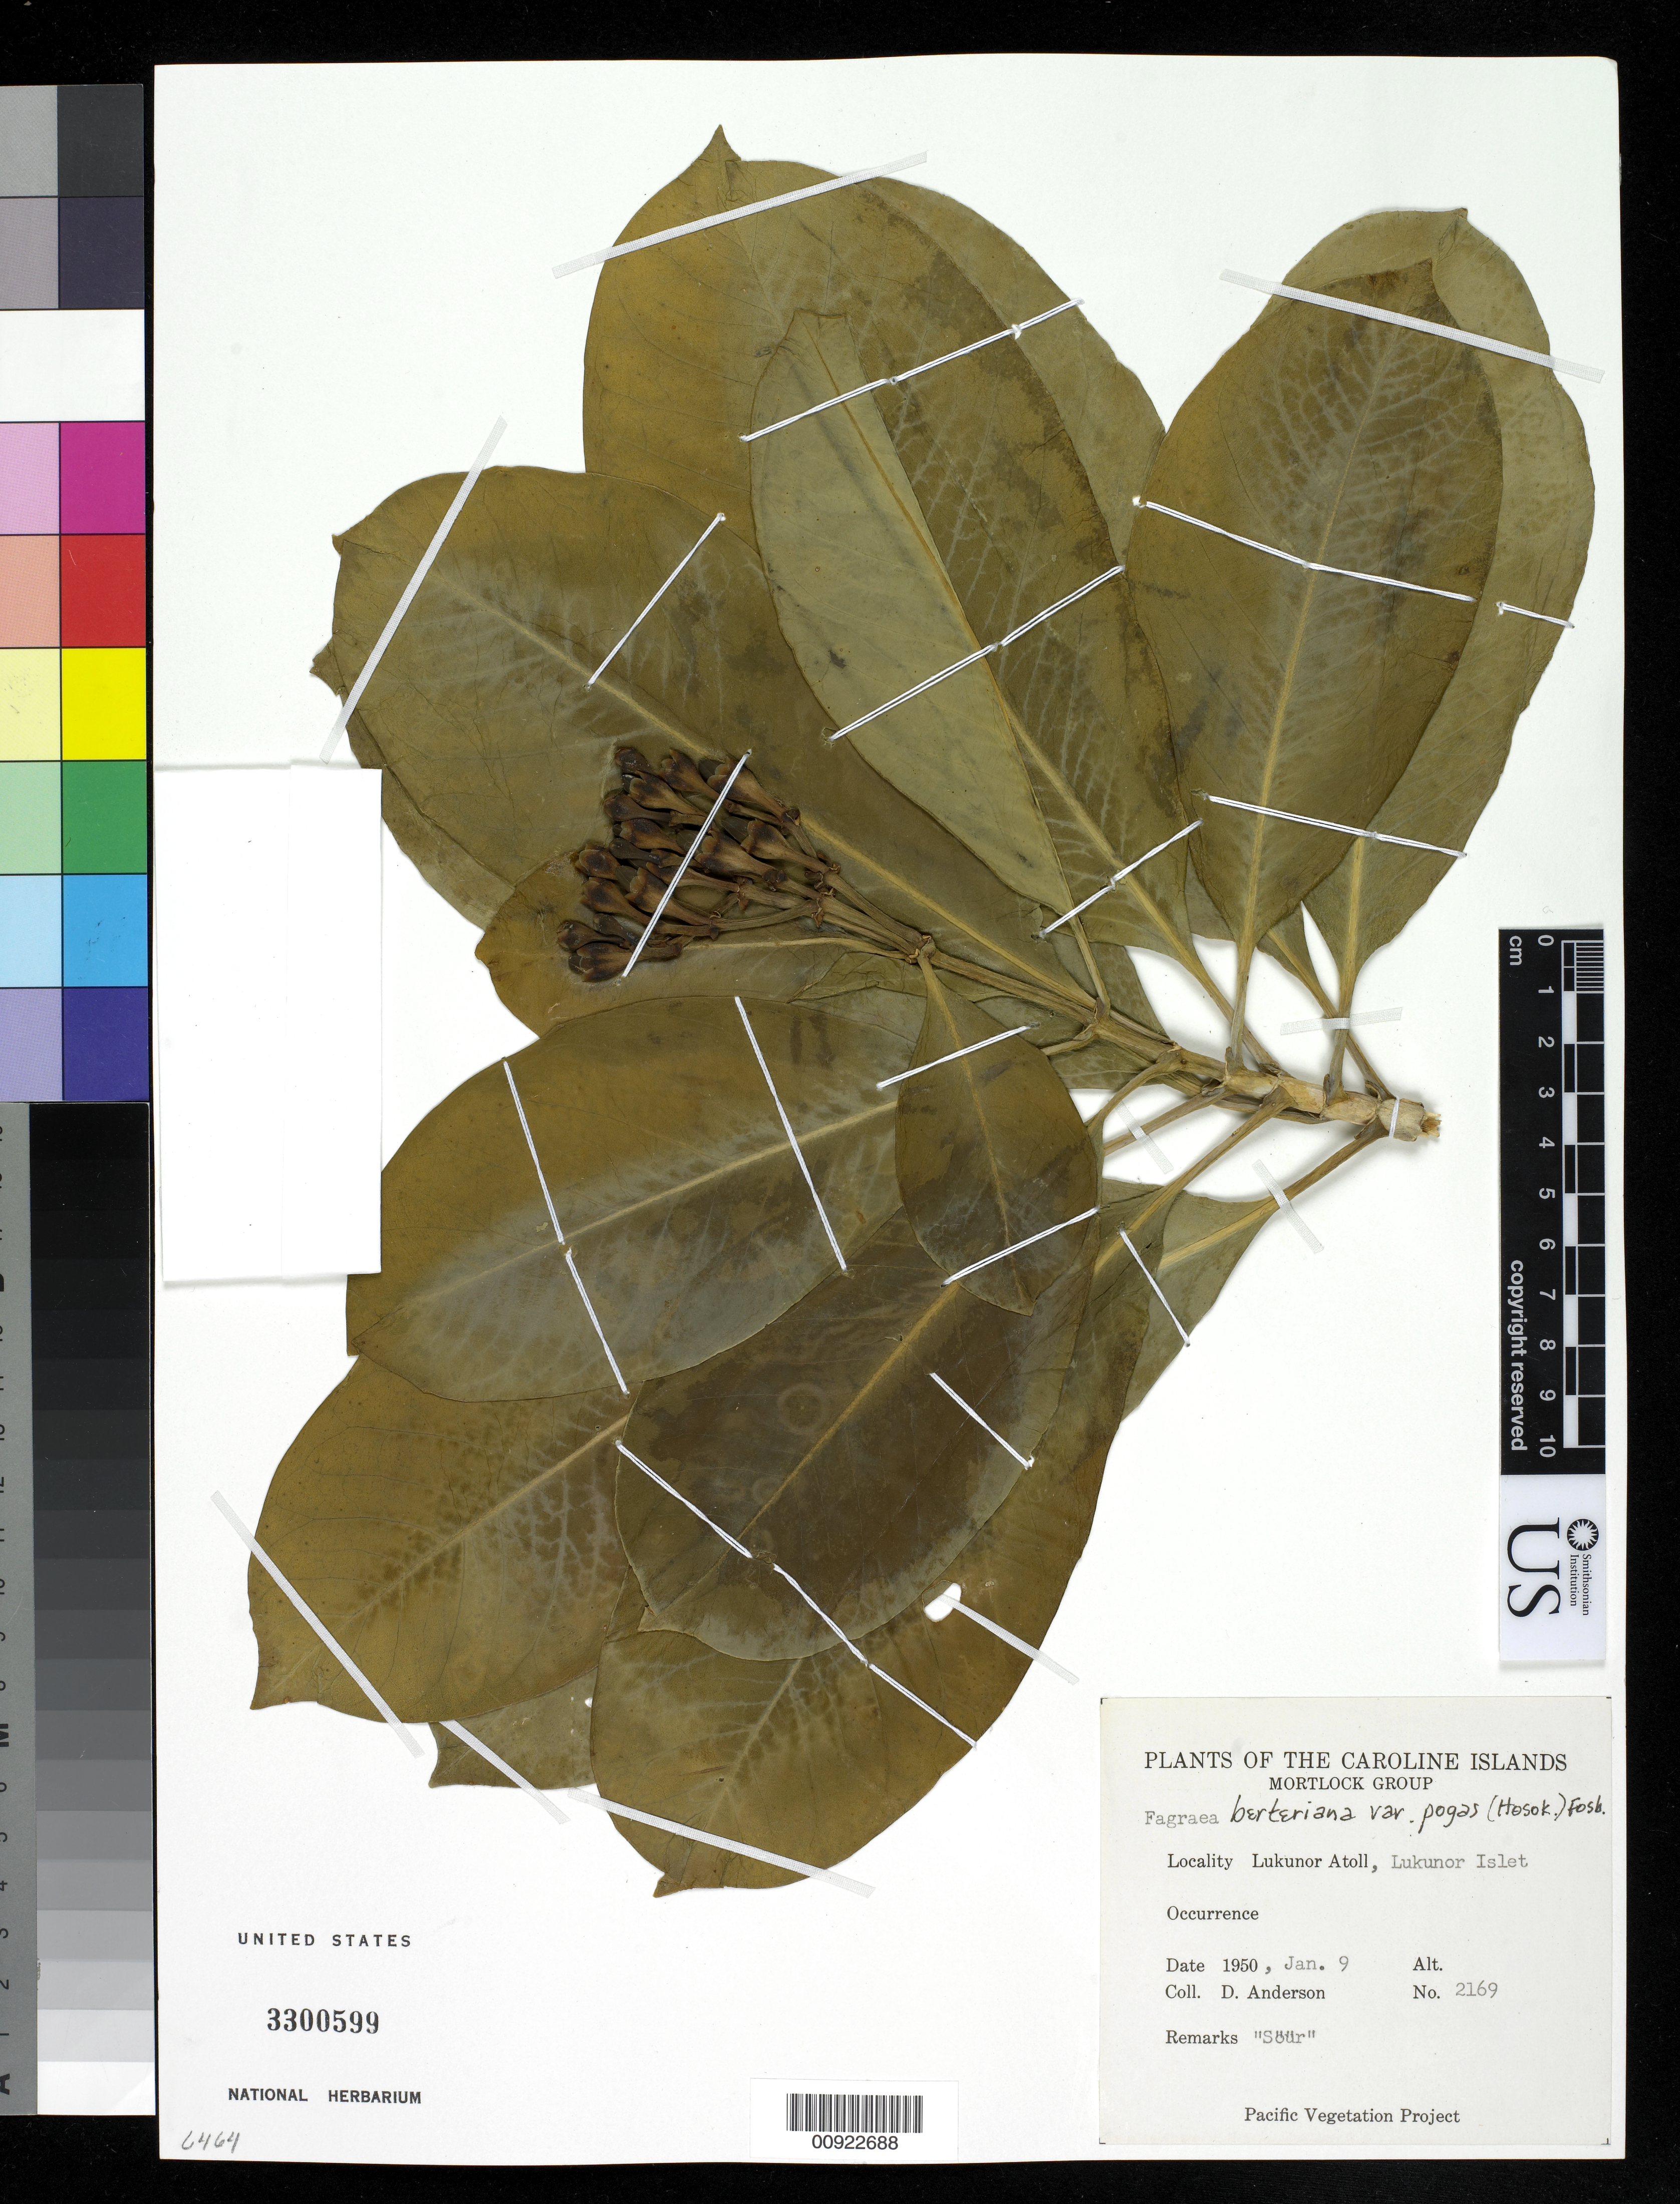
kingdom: Plantae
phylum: Tracheophyta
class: Magnoliopsida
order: Gentianales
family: Gentianaceae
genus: Fagraea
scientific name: Fagraea berteroana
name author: A. Gray ex Benth.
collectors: D. Anderson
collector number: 2169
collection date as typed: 09 Jan 1950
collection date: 1950-01-09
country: Micronesia, Federated States of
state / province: Truk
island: Lukunor Atoll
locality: Lukunor Islet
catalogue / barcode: US 3300599